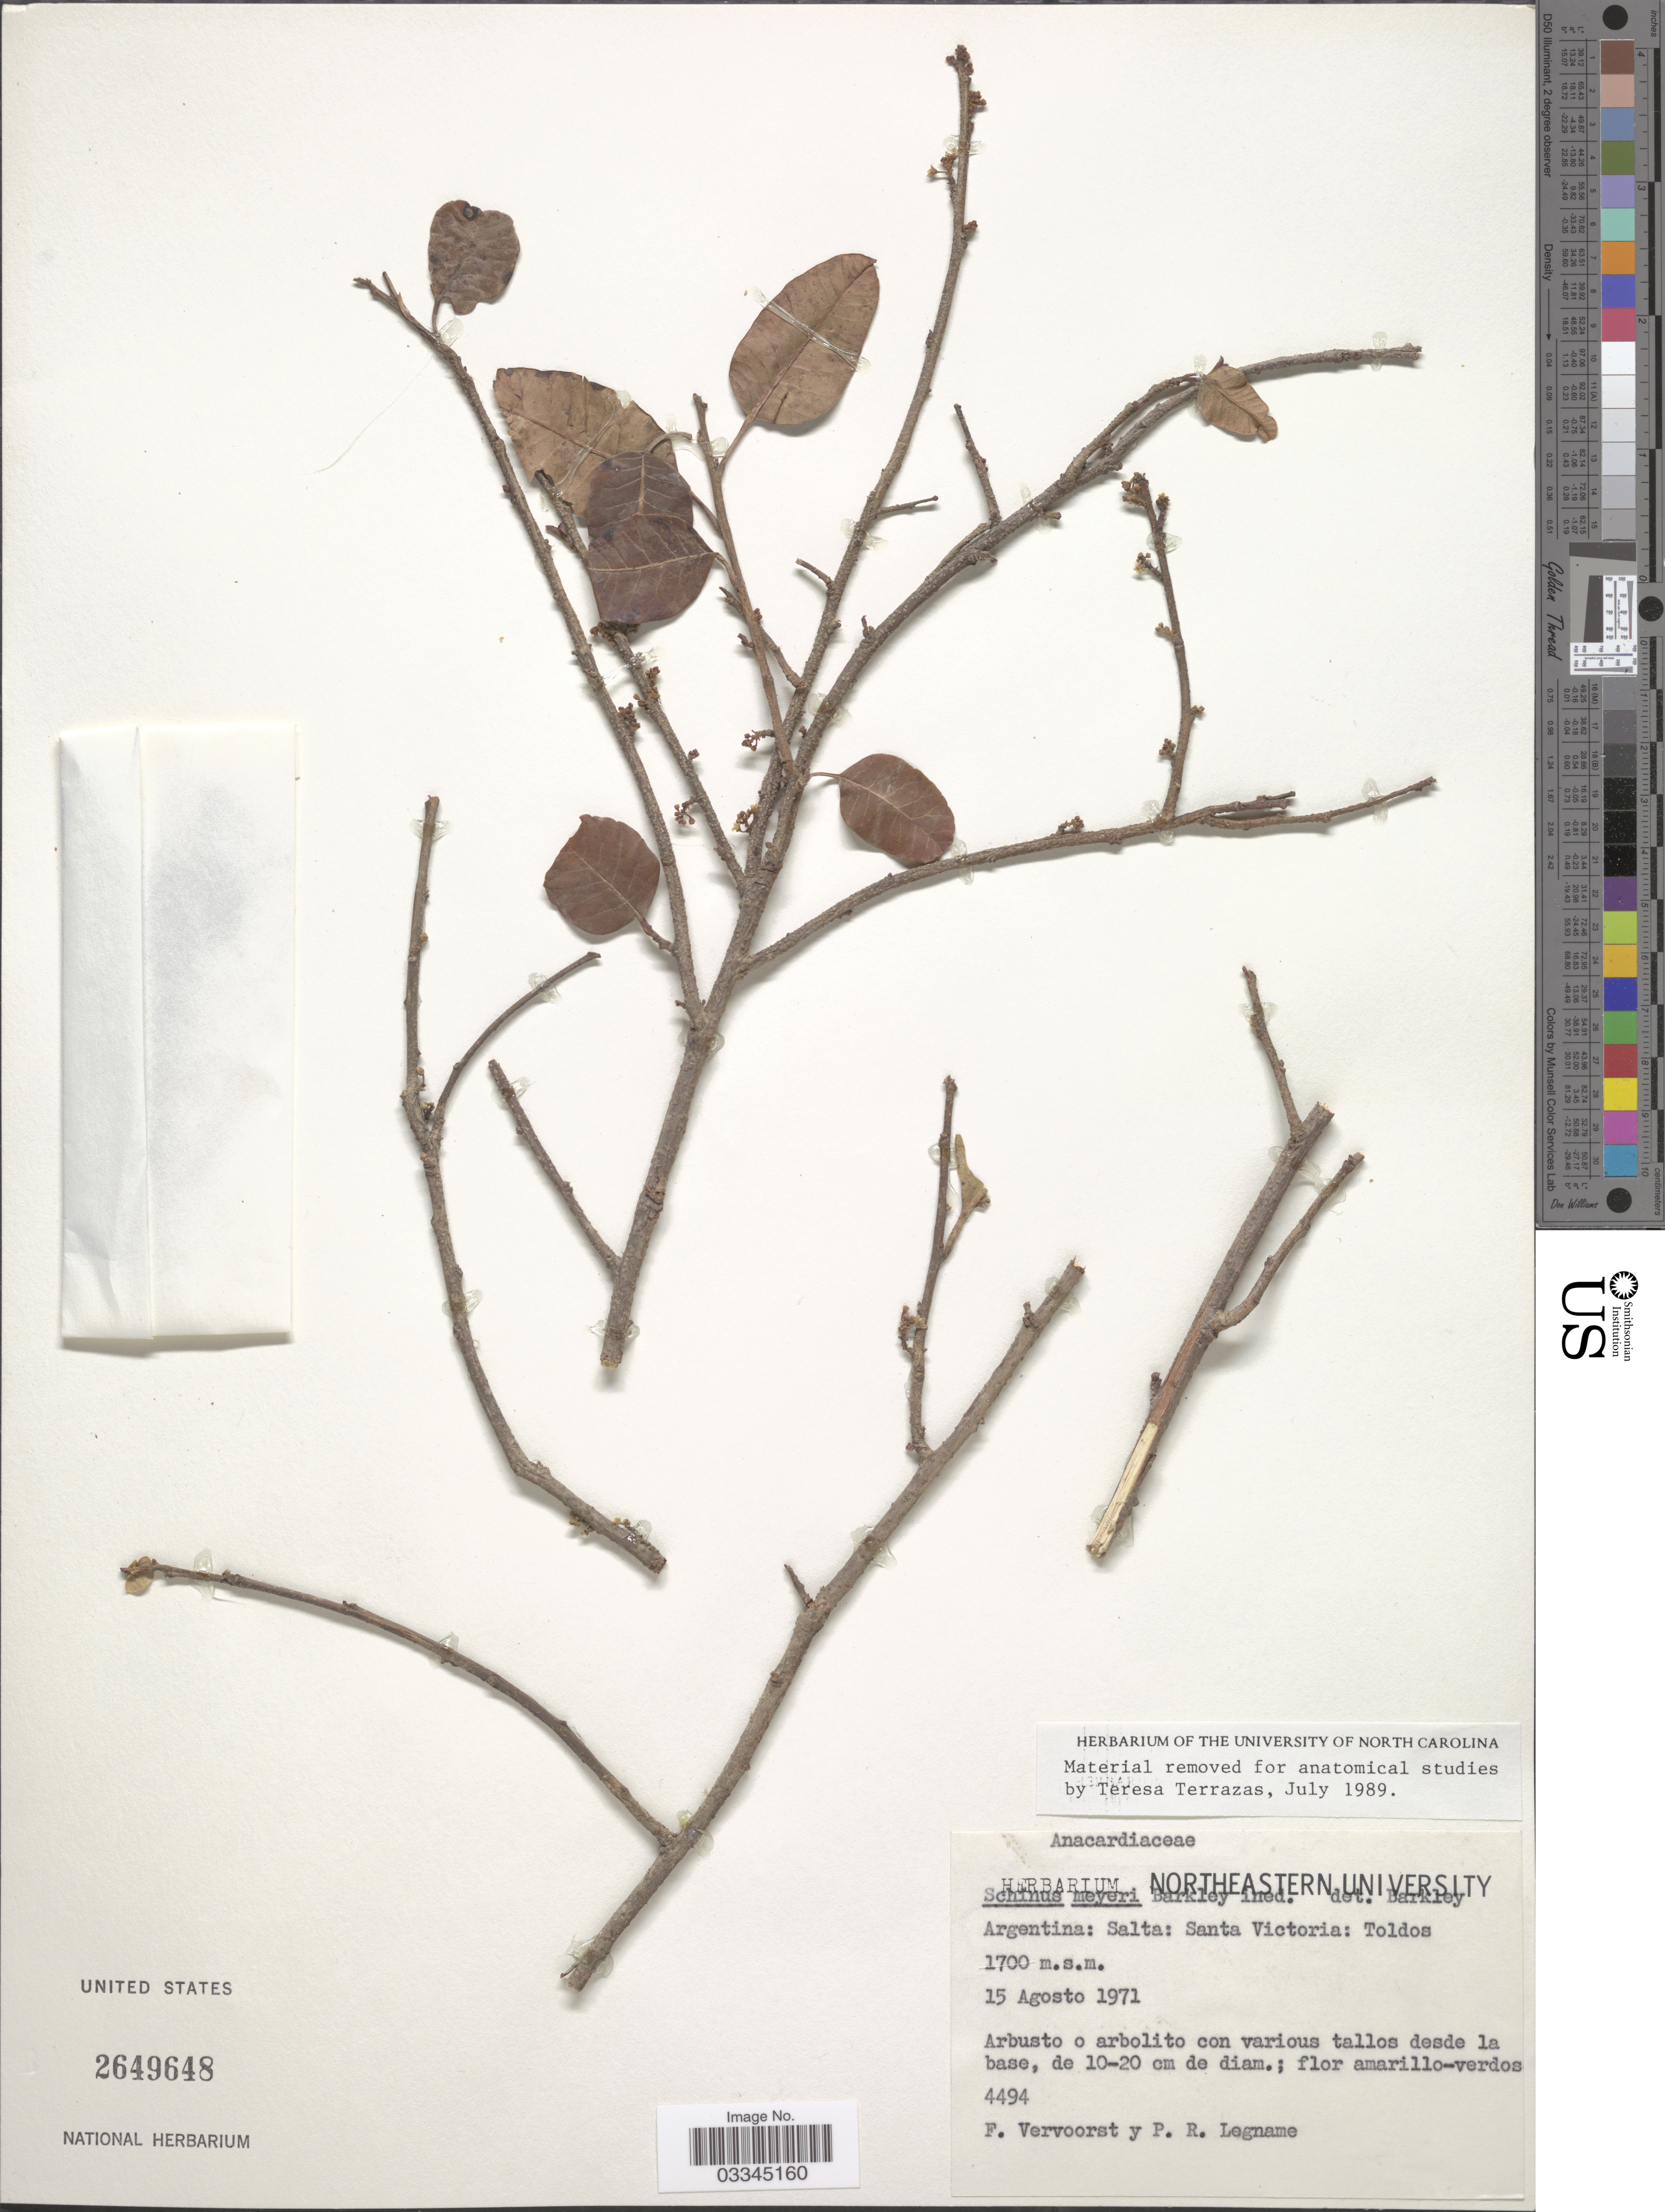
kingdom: Plantae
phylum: Tracheophyta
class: Magnoliopsida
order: Sapindales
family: Anacardiaceae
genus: Schinus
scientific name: Schinus meyeri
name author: F.A. Barkley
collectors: F. Vervoorst & P. R. Legname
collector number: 4494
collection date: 1971-08-15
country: Argentina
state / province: Salta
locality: Santa Victoria: Toldos.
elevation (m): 1700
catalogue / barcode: US 2649648